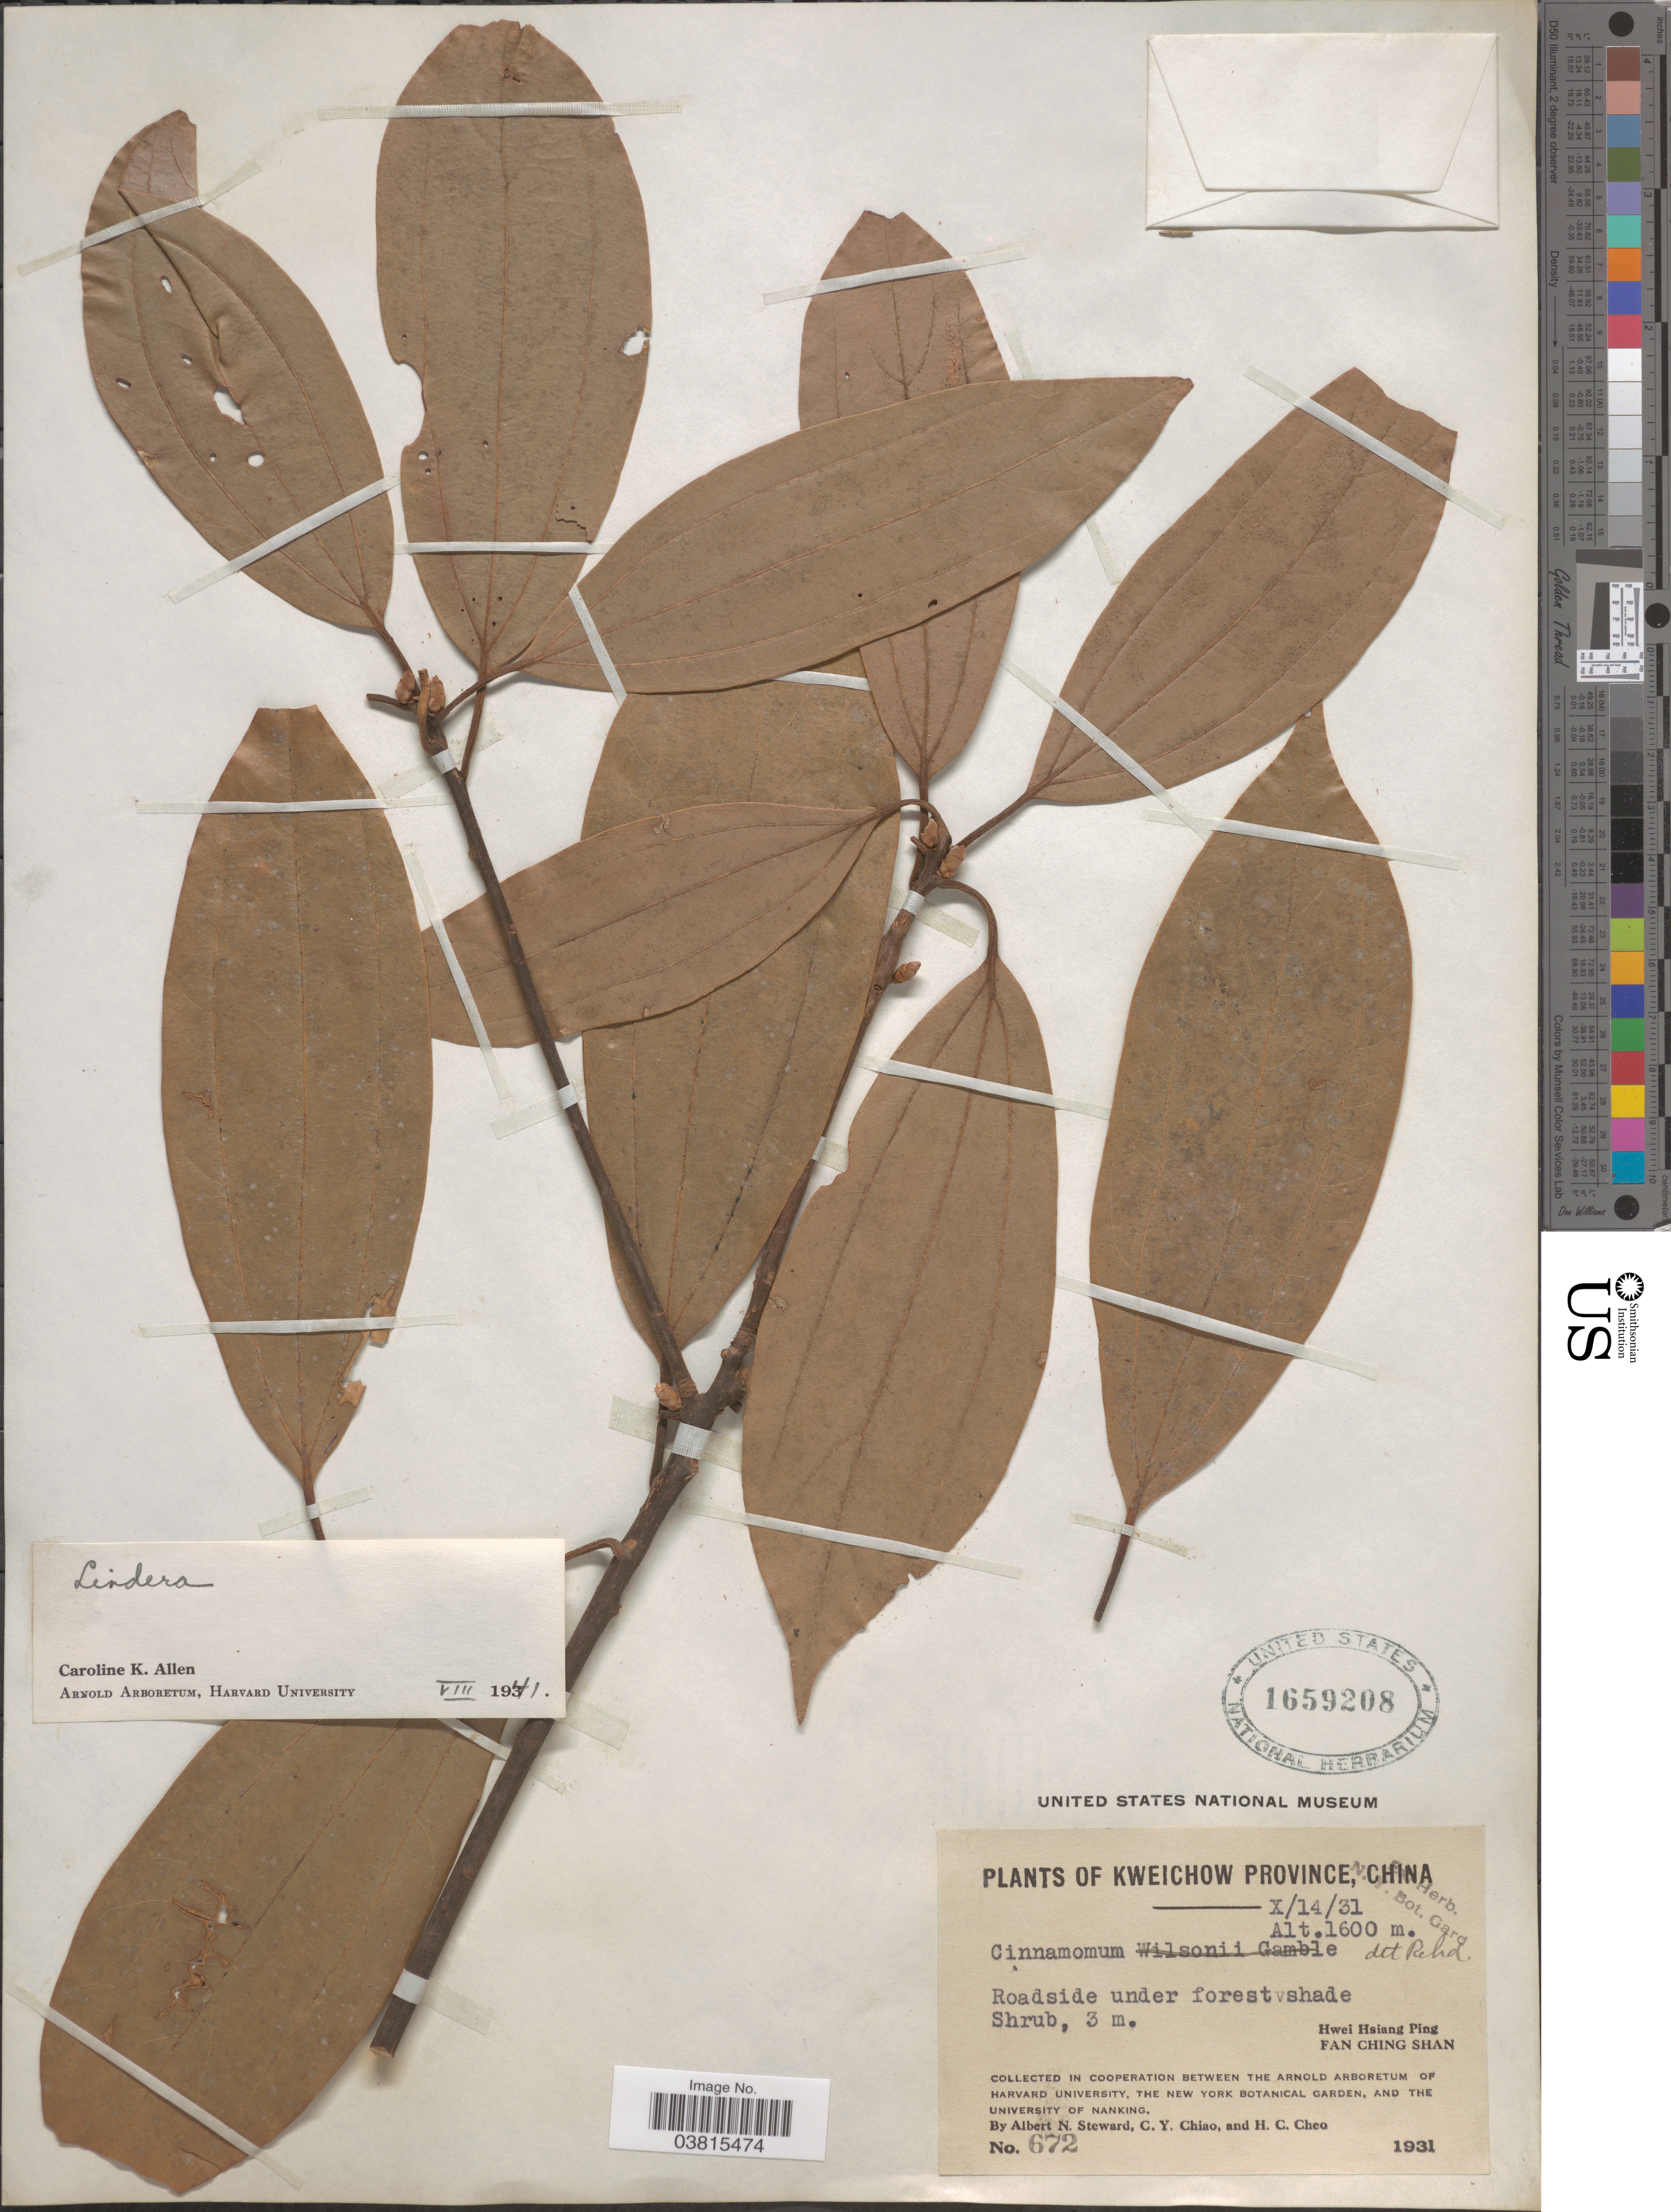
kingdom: Plantae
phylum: Tracheophyta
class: Magnoliopsida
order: Laurales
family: Lauraceae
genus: Lindera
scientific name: Lindera sp.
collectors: A. N. Steward, C. Y. Chiao & H. Cheo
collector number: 672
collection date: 1931-10-14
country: China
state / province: Guizhou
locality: Kweichow Province. Roadside under forest shade. Hwei Hsiang Ping. Fan Ching Shan.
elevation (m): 1600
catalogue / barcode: US 1659208